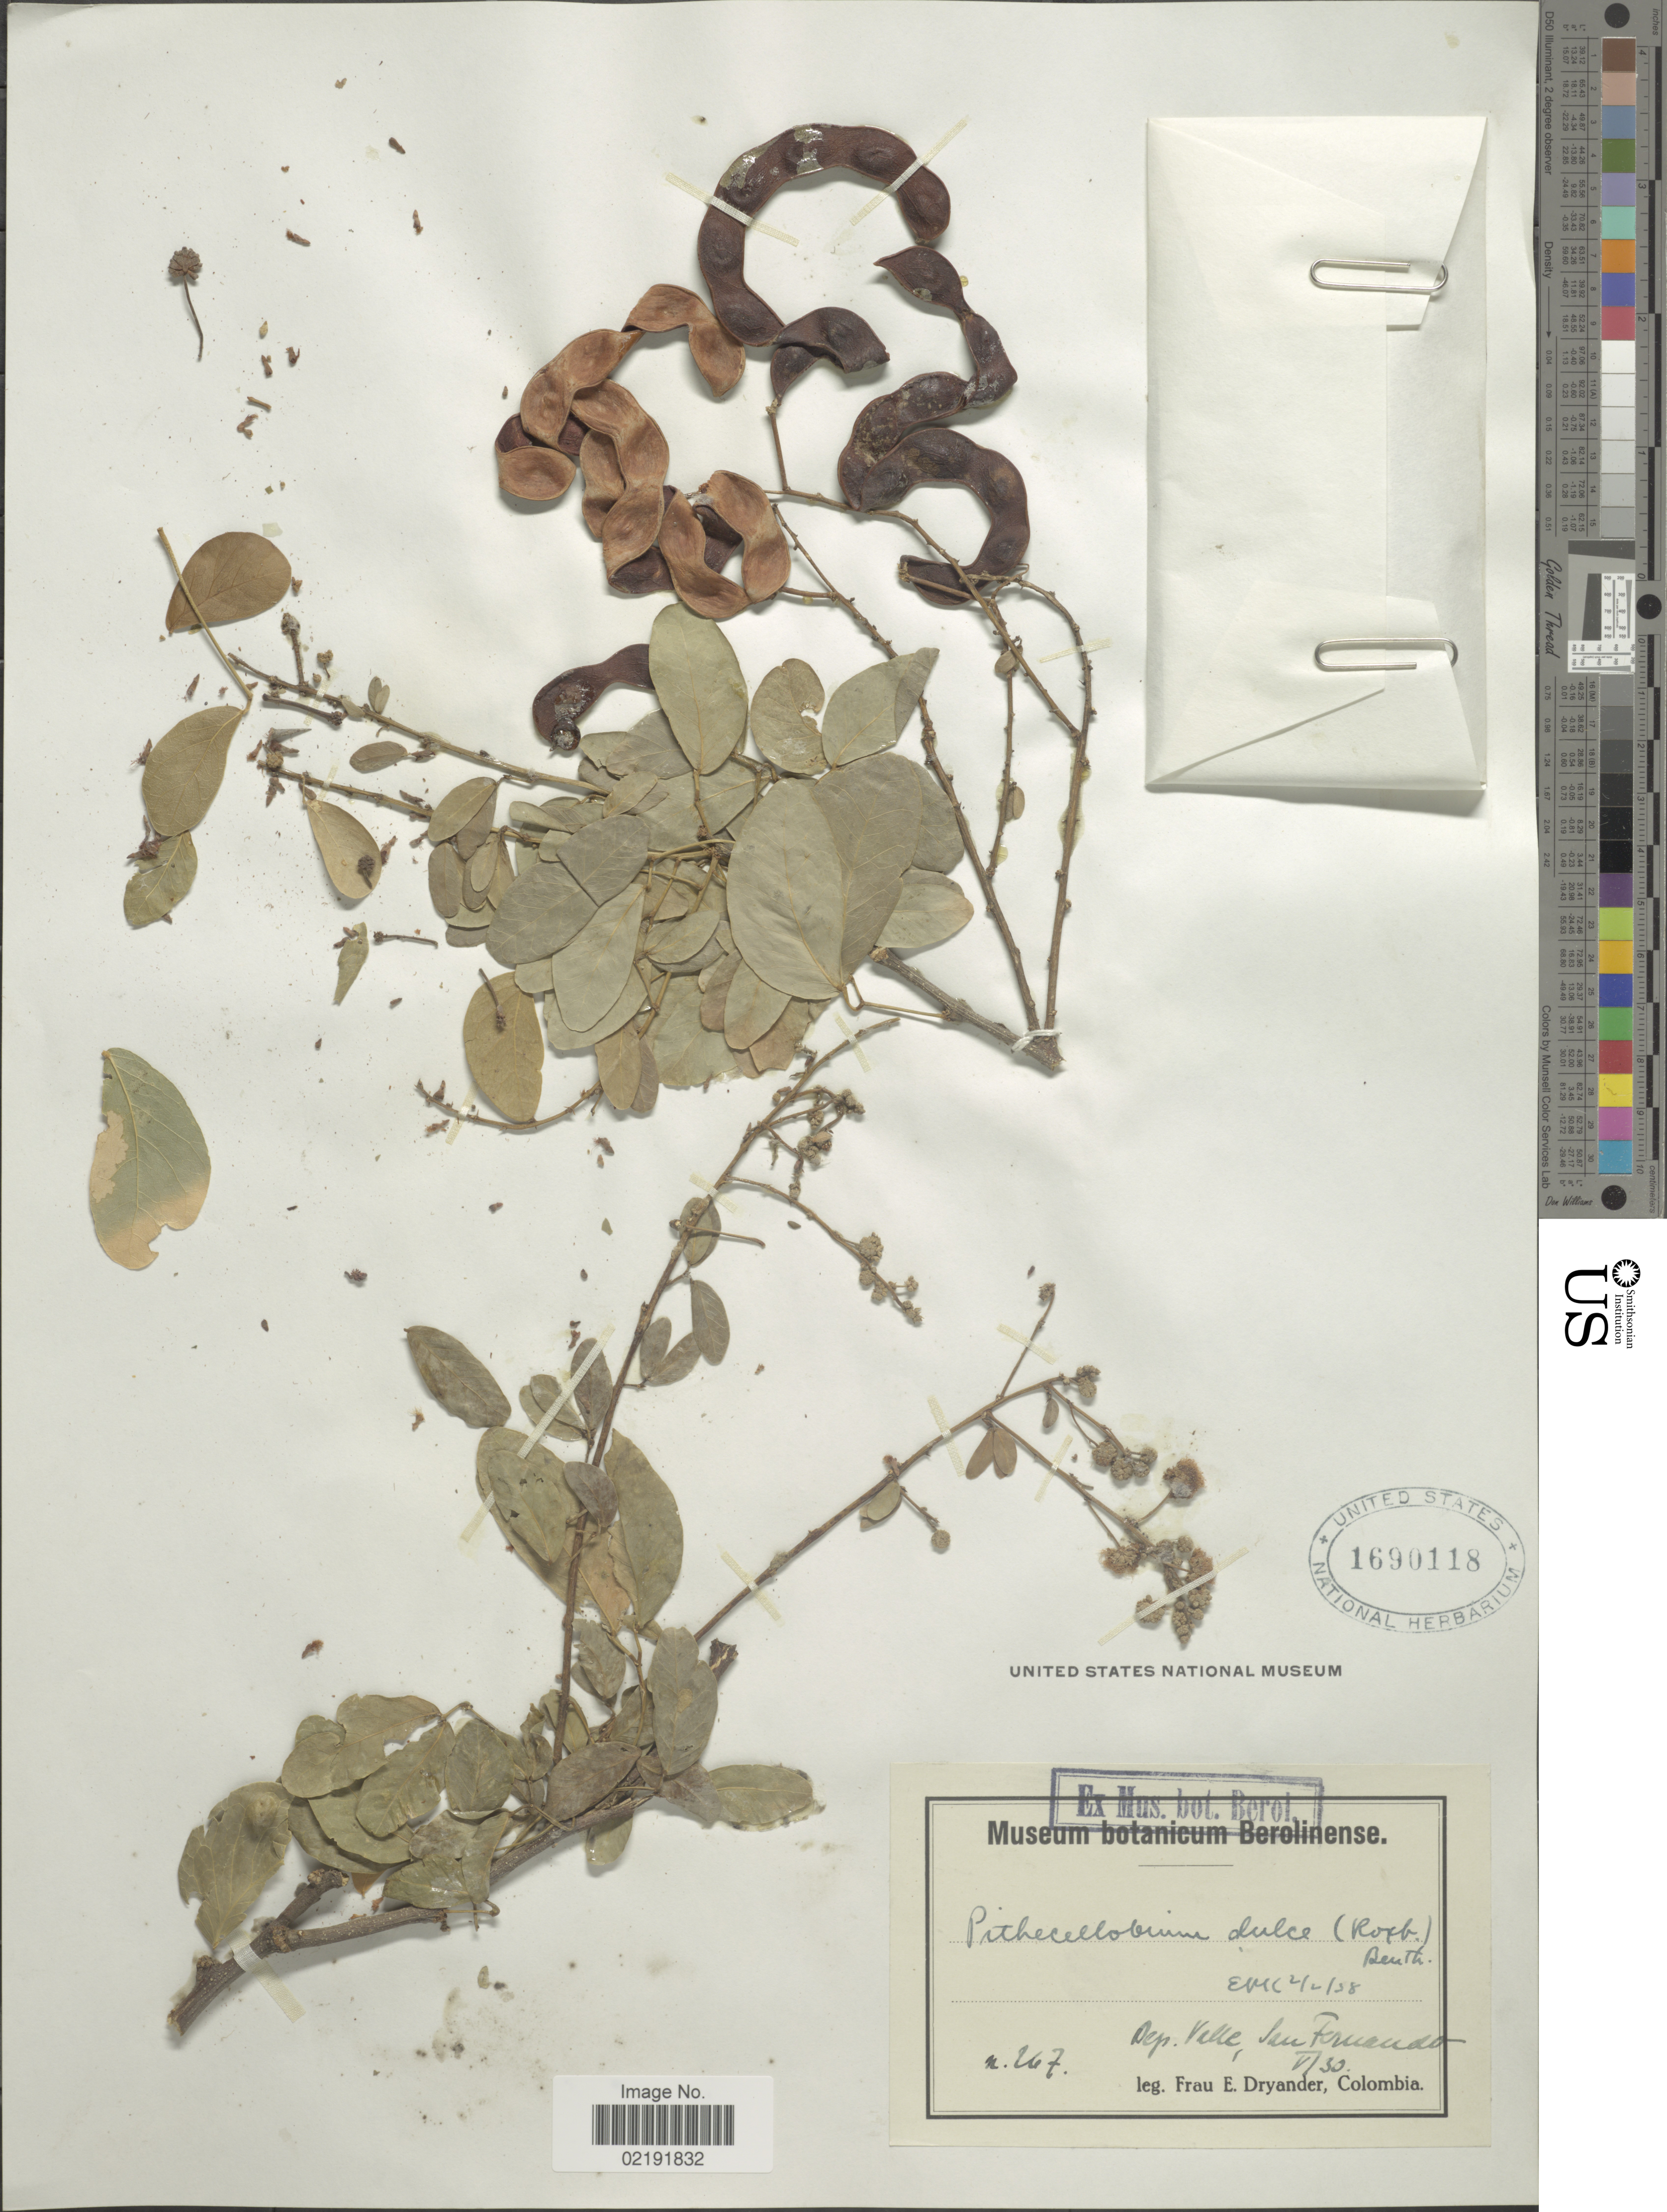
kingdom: Plantae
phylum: Tracheophyta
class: Magnoliopsida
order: Fabales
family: Fabaceae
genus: Pithecellobium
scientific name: Pithecellobium dulce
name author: (Roxb.) Benth.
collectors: F. Dryander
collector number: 267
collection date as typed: Transcribed d/m/y: /5/30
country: Colombia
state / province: Valle del Cauca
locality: Dep. Valle, San Fernando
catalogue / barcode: US 1690118